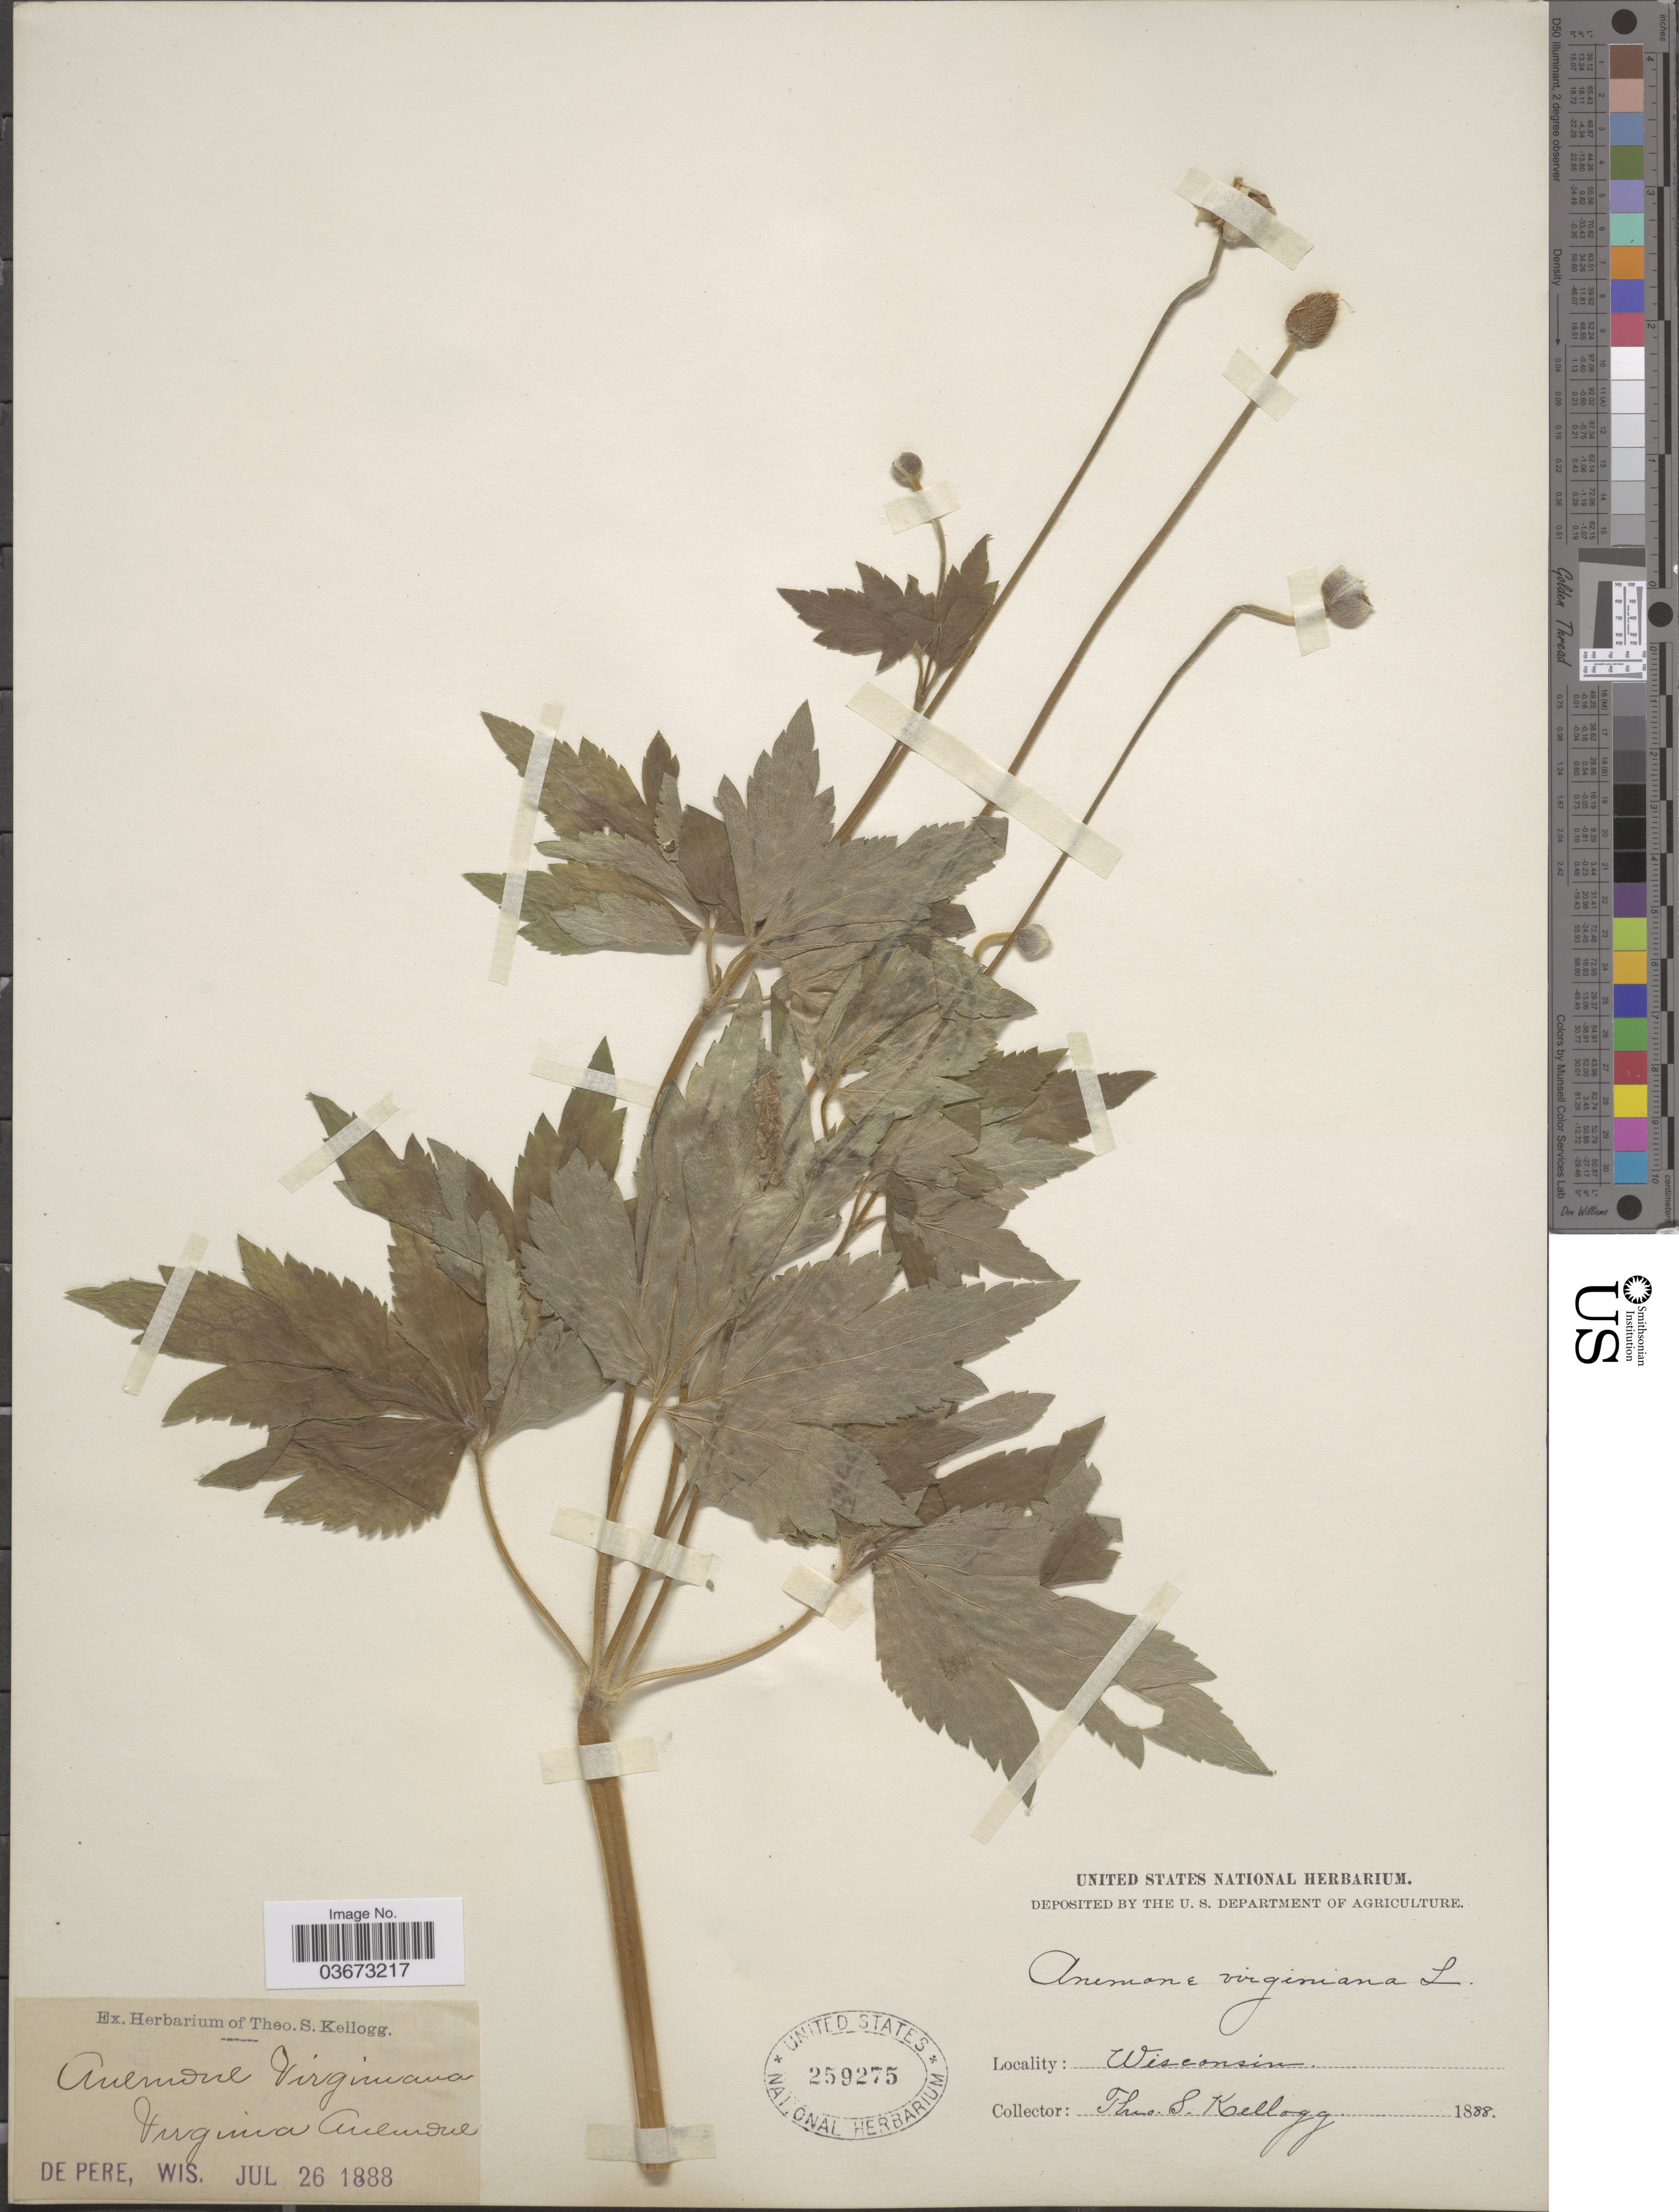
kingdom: Plantae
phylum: Tracheophyta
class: Magnoliopsida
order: Ranunculales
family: Ranunculaceae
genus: Anemone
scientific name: Anemone virginiana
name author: L.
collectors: T. S. Kellogg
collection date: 1888-07-26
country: United States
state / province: Wisconsin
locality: De Pere.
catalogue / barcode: US 259275